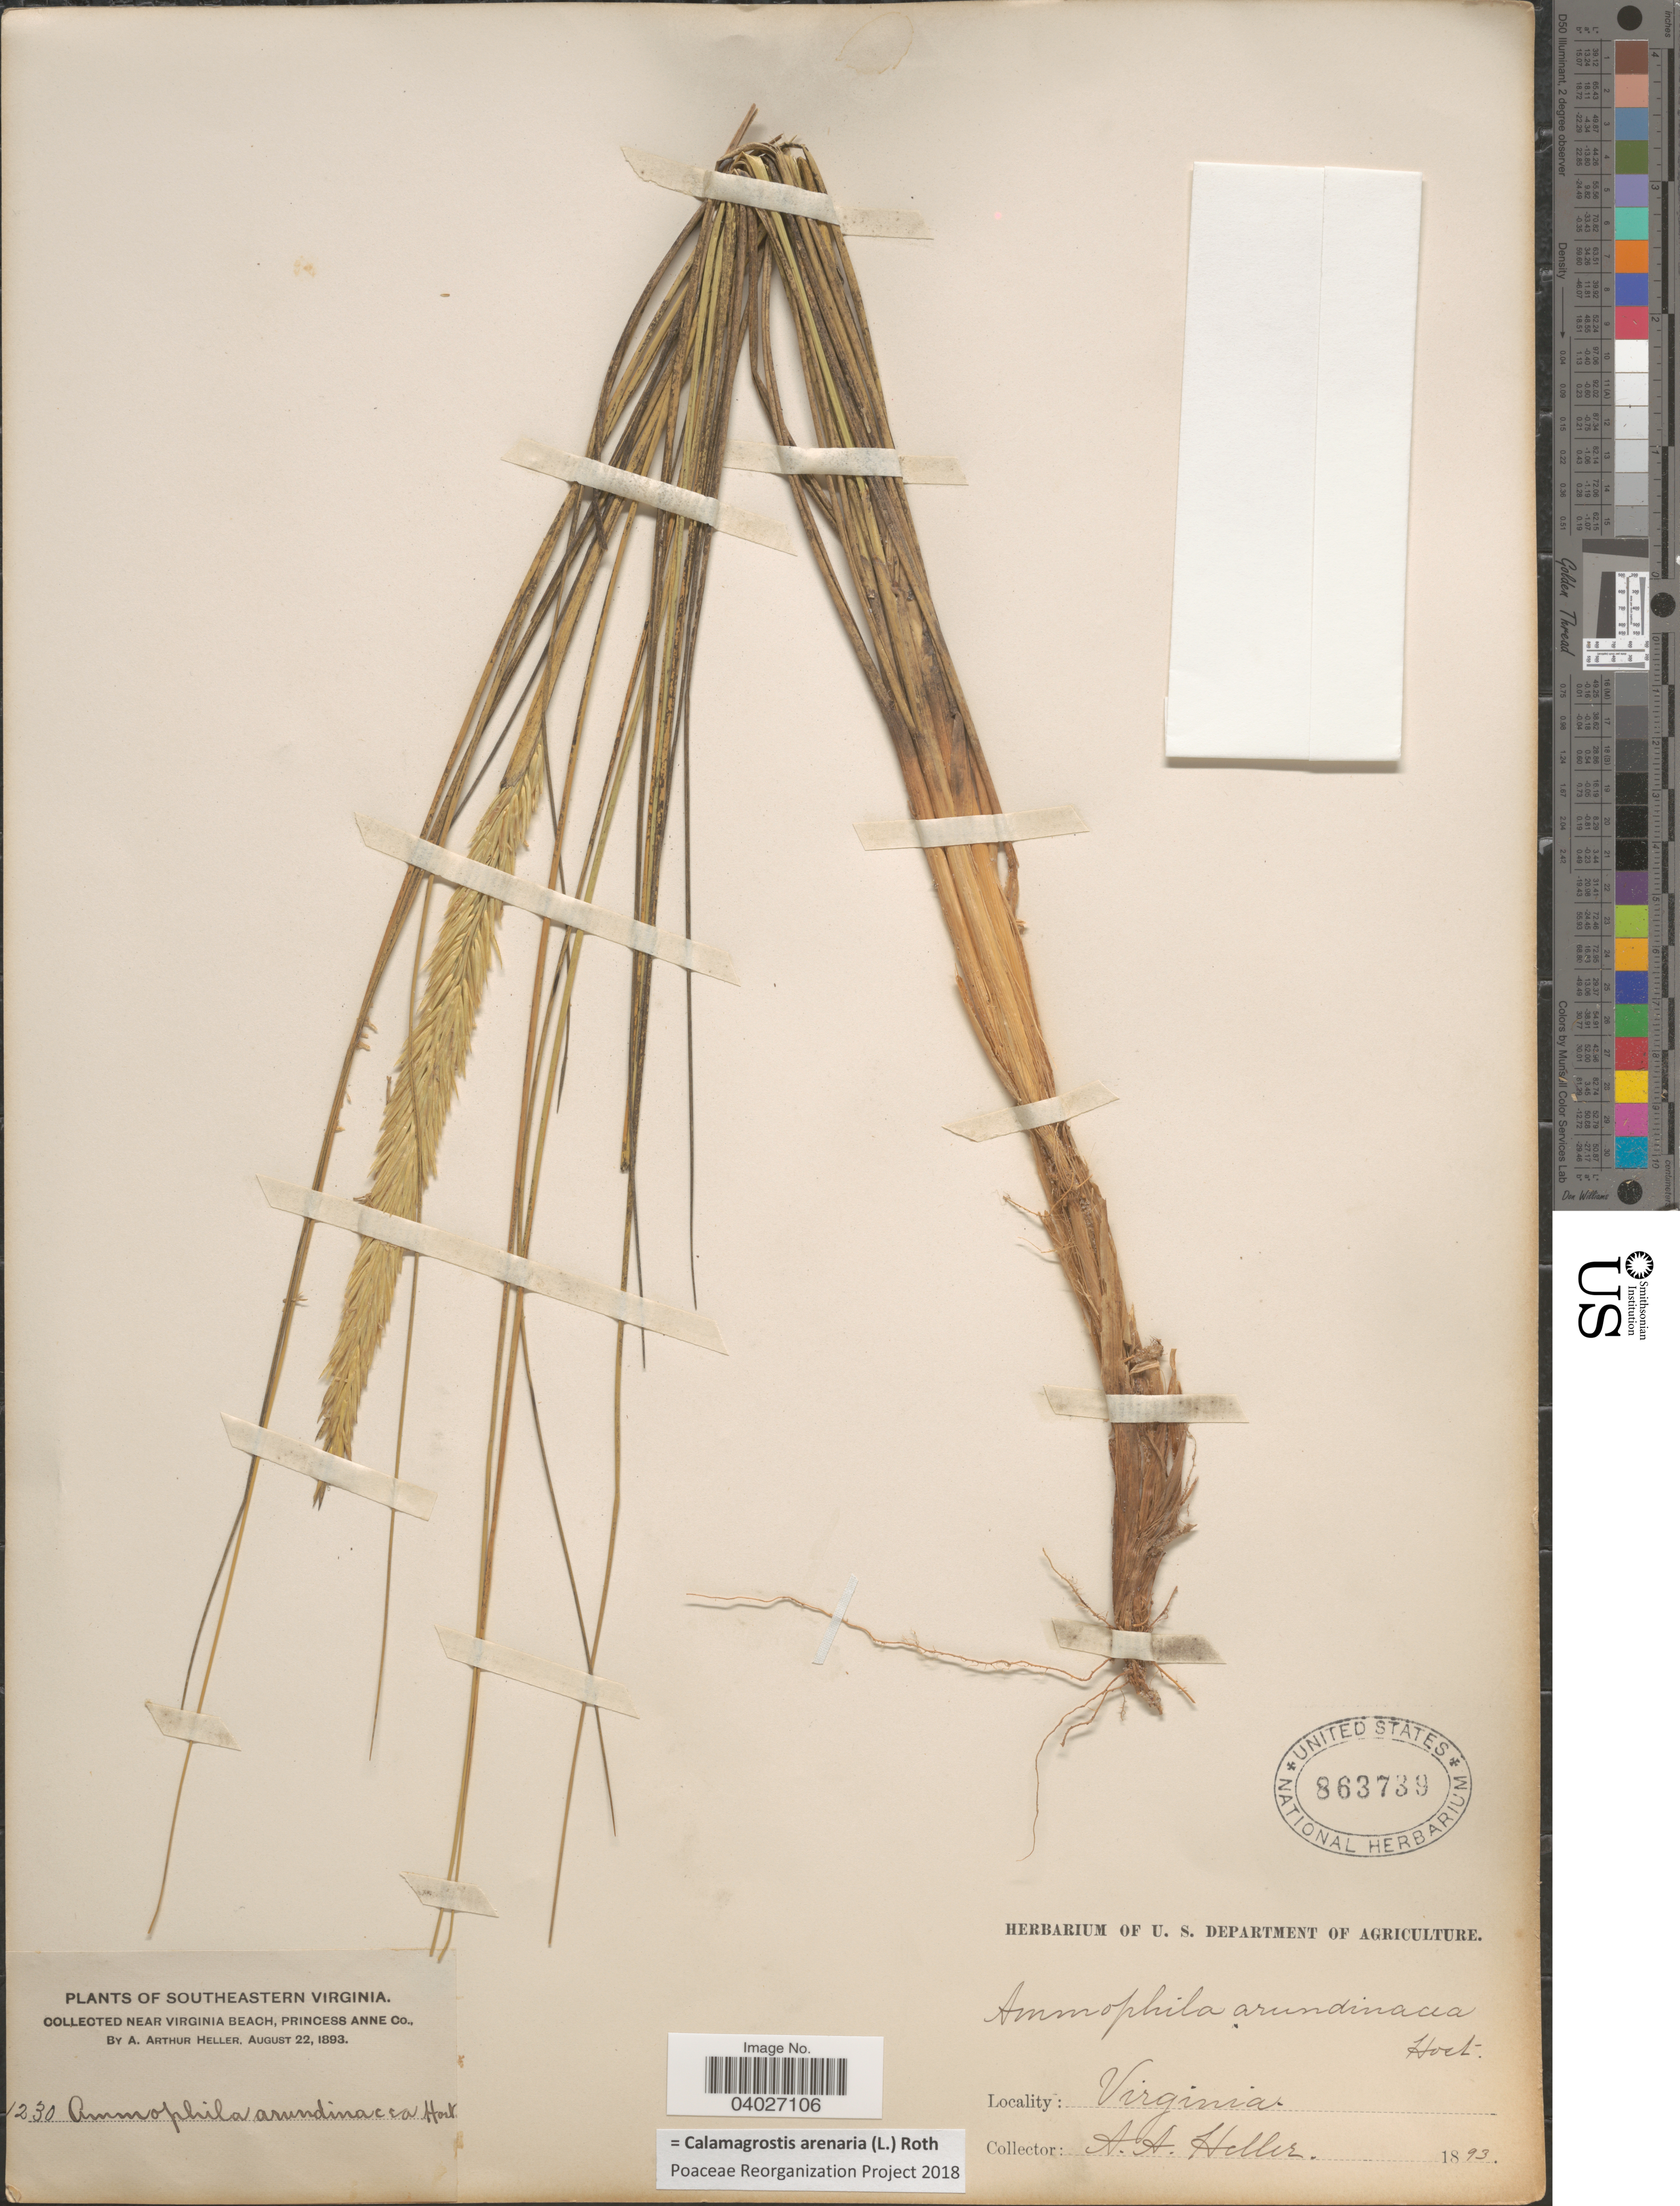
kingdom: Plantae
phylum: Tracheophyta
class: Liliopsida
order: Poales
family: Poaceae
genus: Calamagrostis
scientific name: Calamagrostis arenaria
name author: (L.) Roth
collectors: A. A. Heller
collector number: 1230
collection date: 1893-08-22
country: United States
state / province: Virginia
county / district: City of Virginia Beach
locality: Southeastern Virginia. Near Virginia Beach, Princess Anne (=historic county name) Co.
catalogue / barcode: US 863739